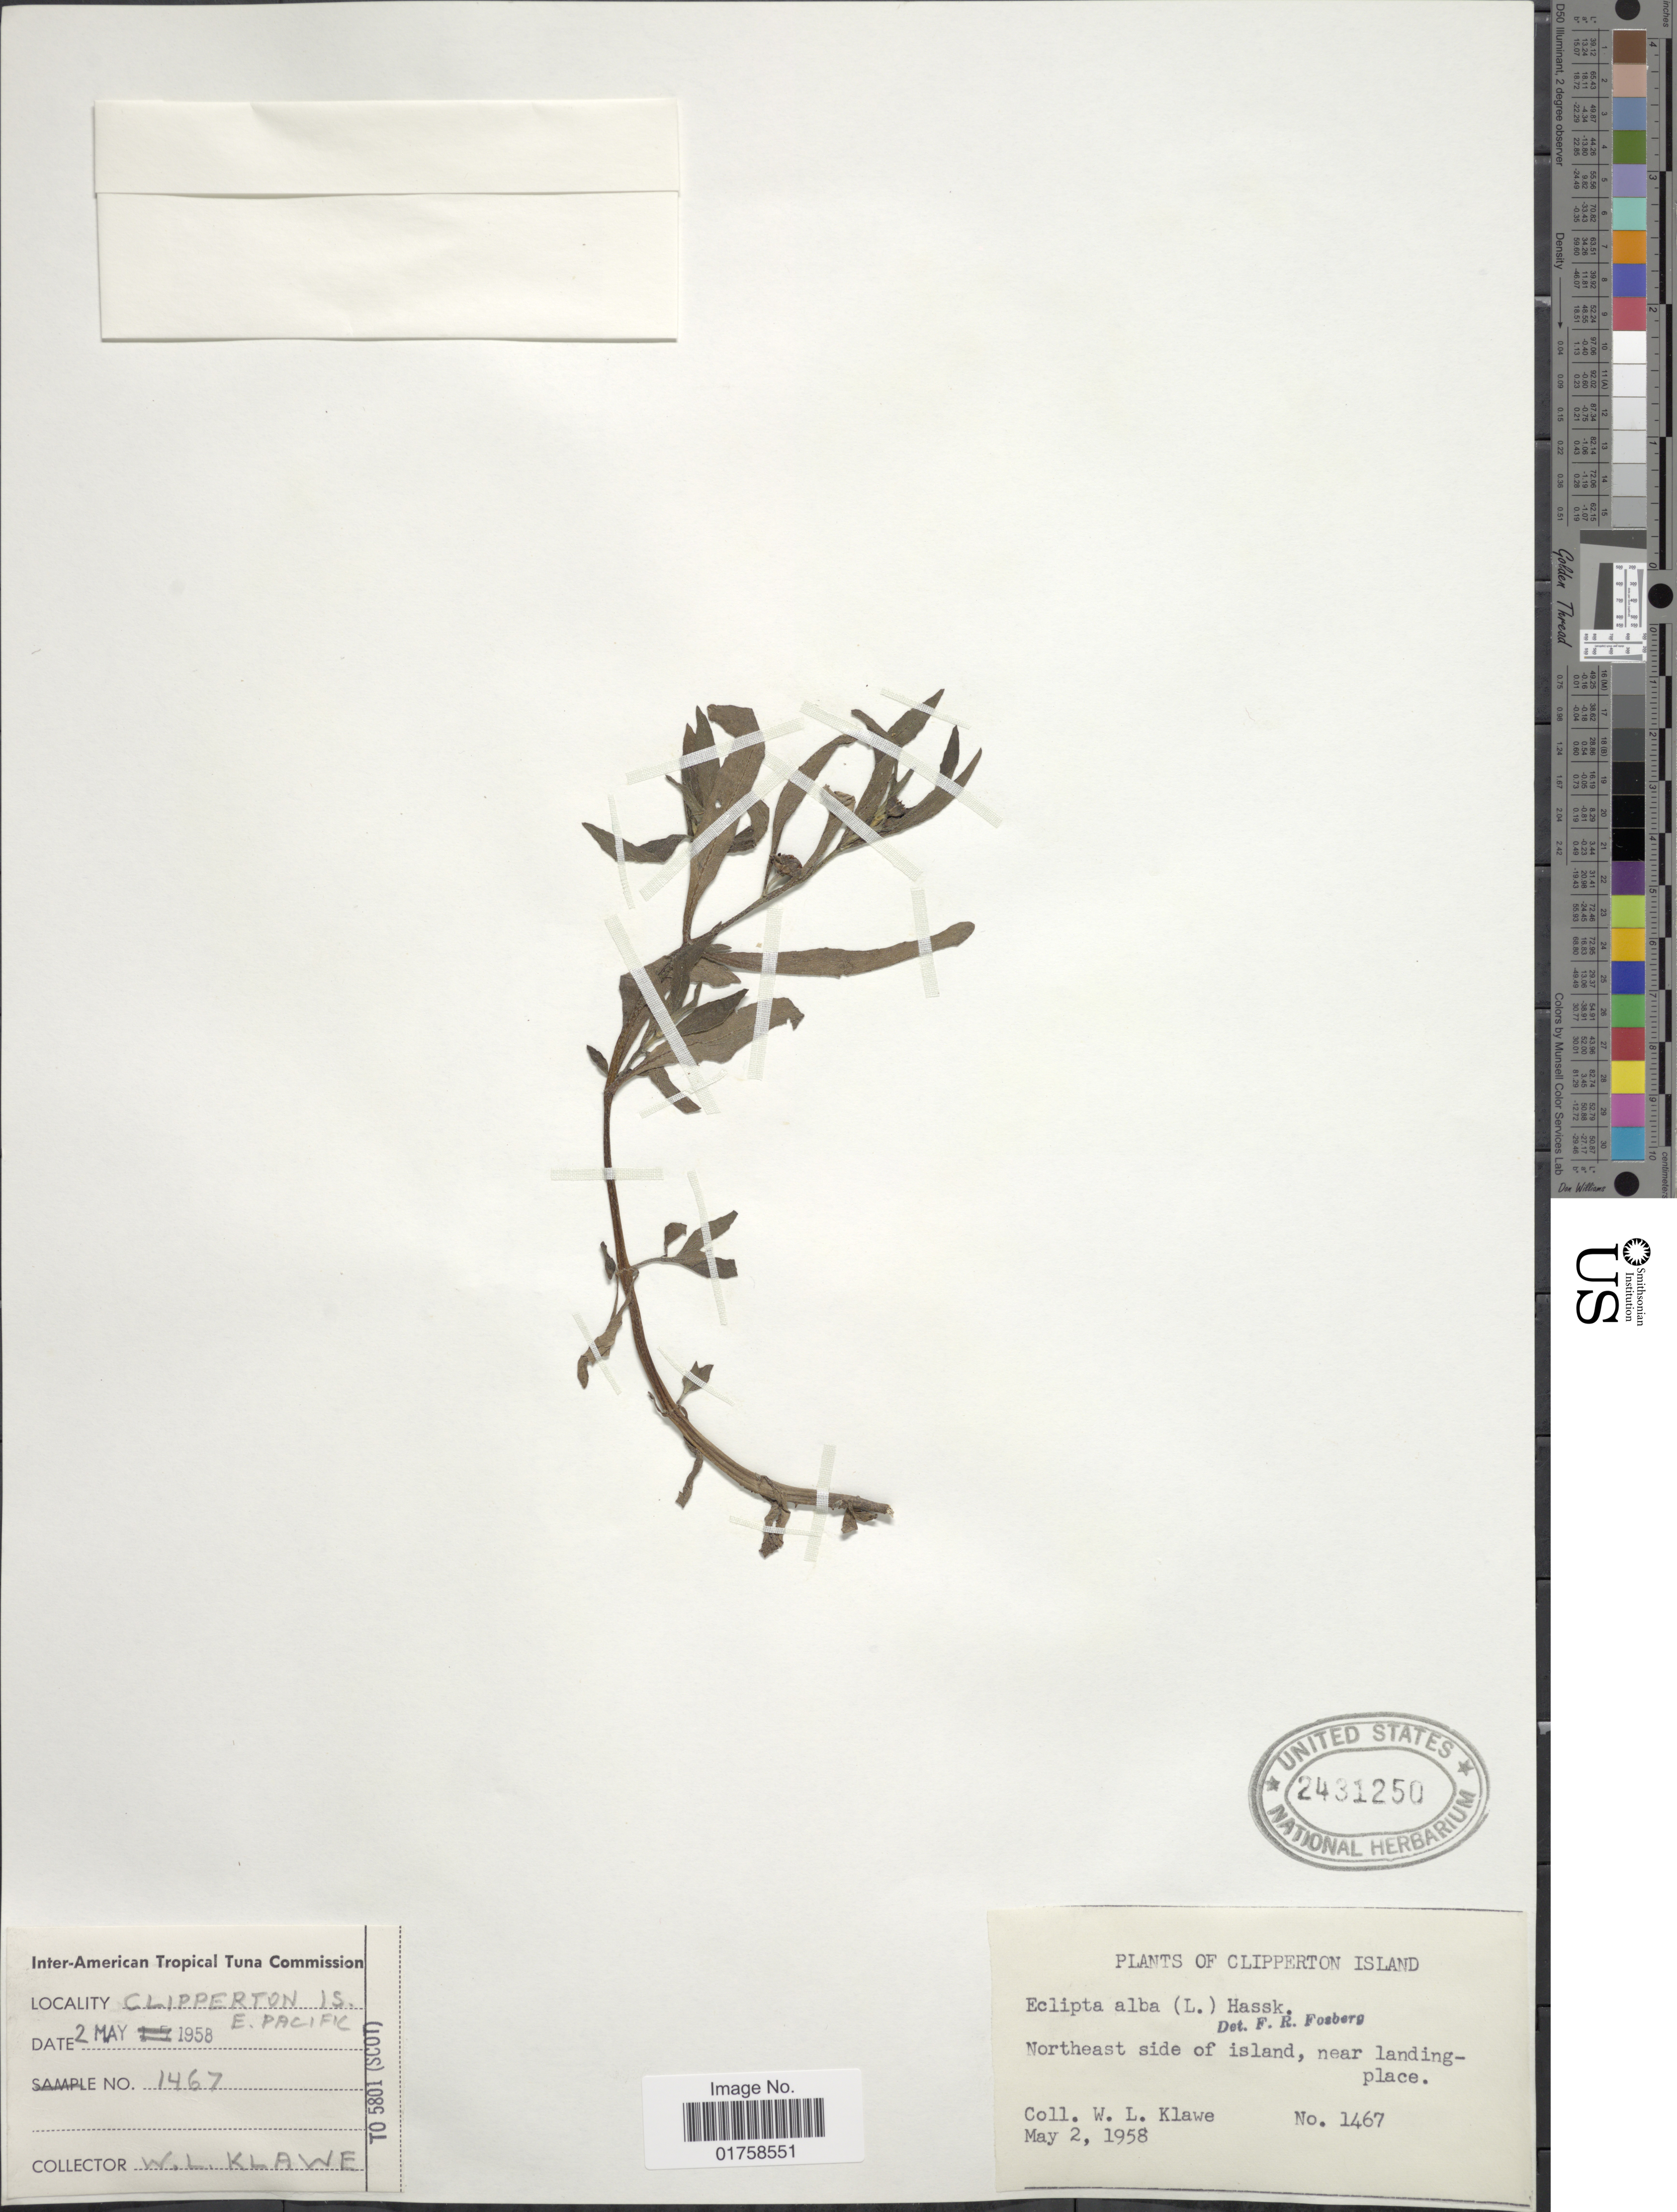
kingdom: Plantae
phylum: Tracheophyta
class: Magnoliopsida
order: Asterales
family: Asteraceae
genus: Eclipta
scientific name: Eclipta alba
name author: (L.) Hassk.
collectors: W. Klawe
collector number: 1467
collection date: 1958-05-02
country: Central Am. Pac. Islands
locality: Clipperton Island. Northeast side of island, near landingplace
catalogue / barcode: US 2431250